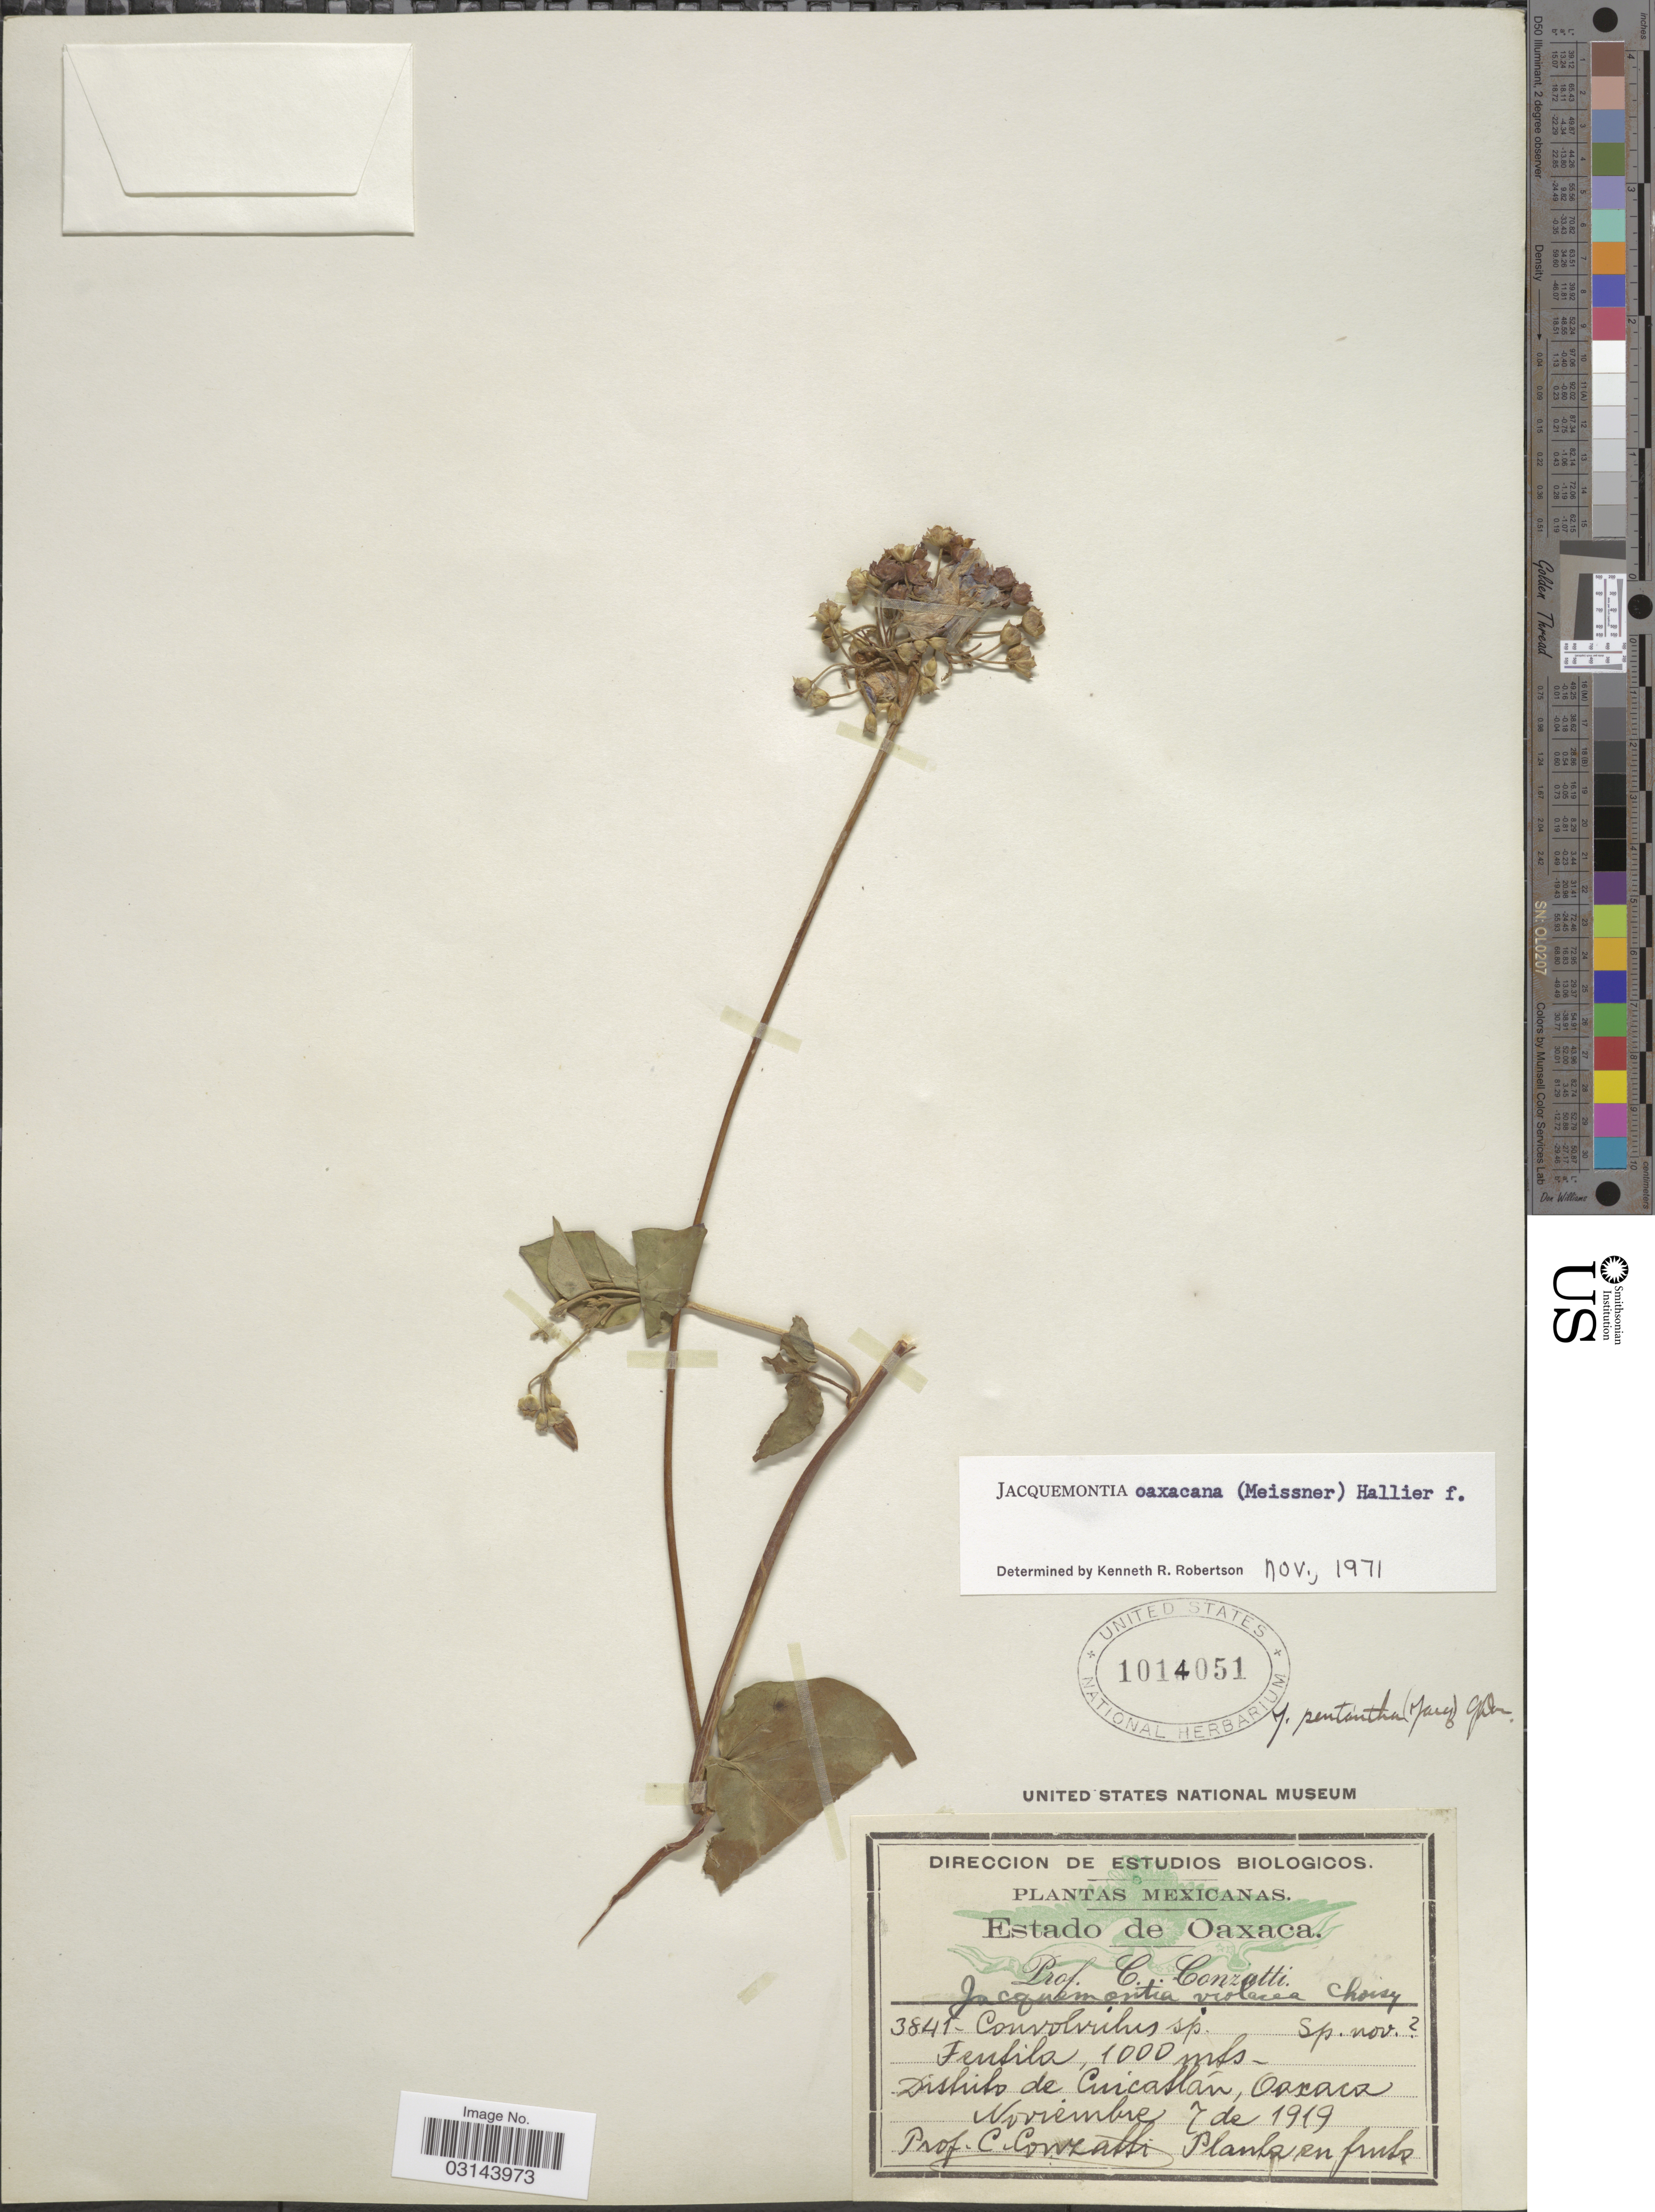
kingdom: Plantae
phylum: Tracheophyta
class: Magnoliopsida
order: Solanales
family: Convolvulaceae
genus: Jacquemontia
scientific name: Jacquemontia oaxacana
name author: (Meisn.) Hallier f.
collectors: C. Conzatti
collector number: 3841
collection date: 1919-11-07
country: Mexico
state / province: Oaxaca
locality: Teutila, Distrito de Cuicatlan, Oaxaca.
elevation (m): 1000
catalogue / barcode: US 1014051